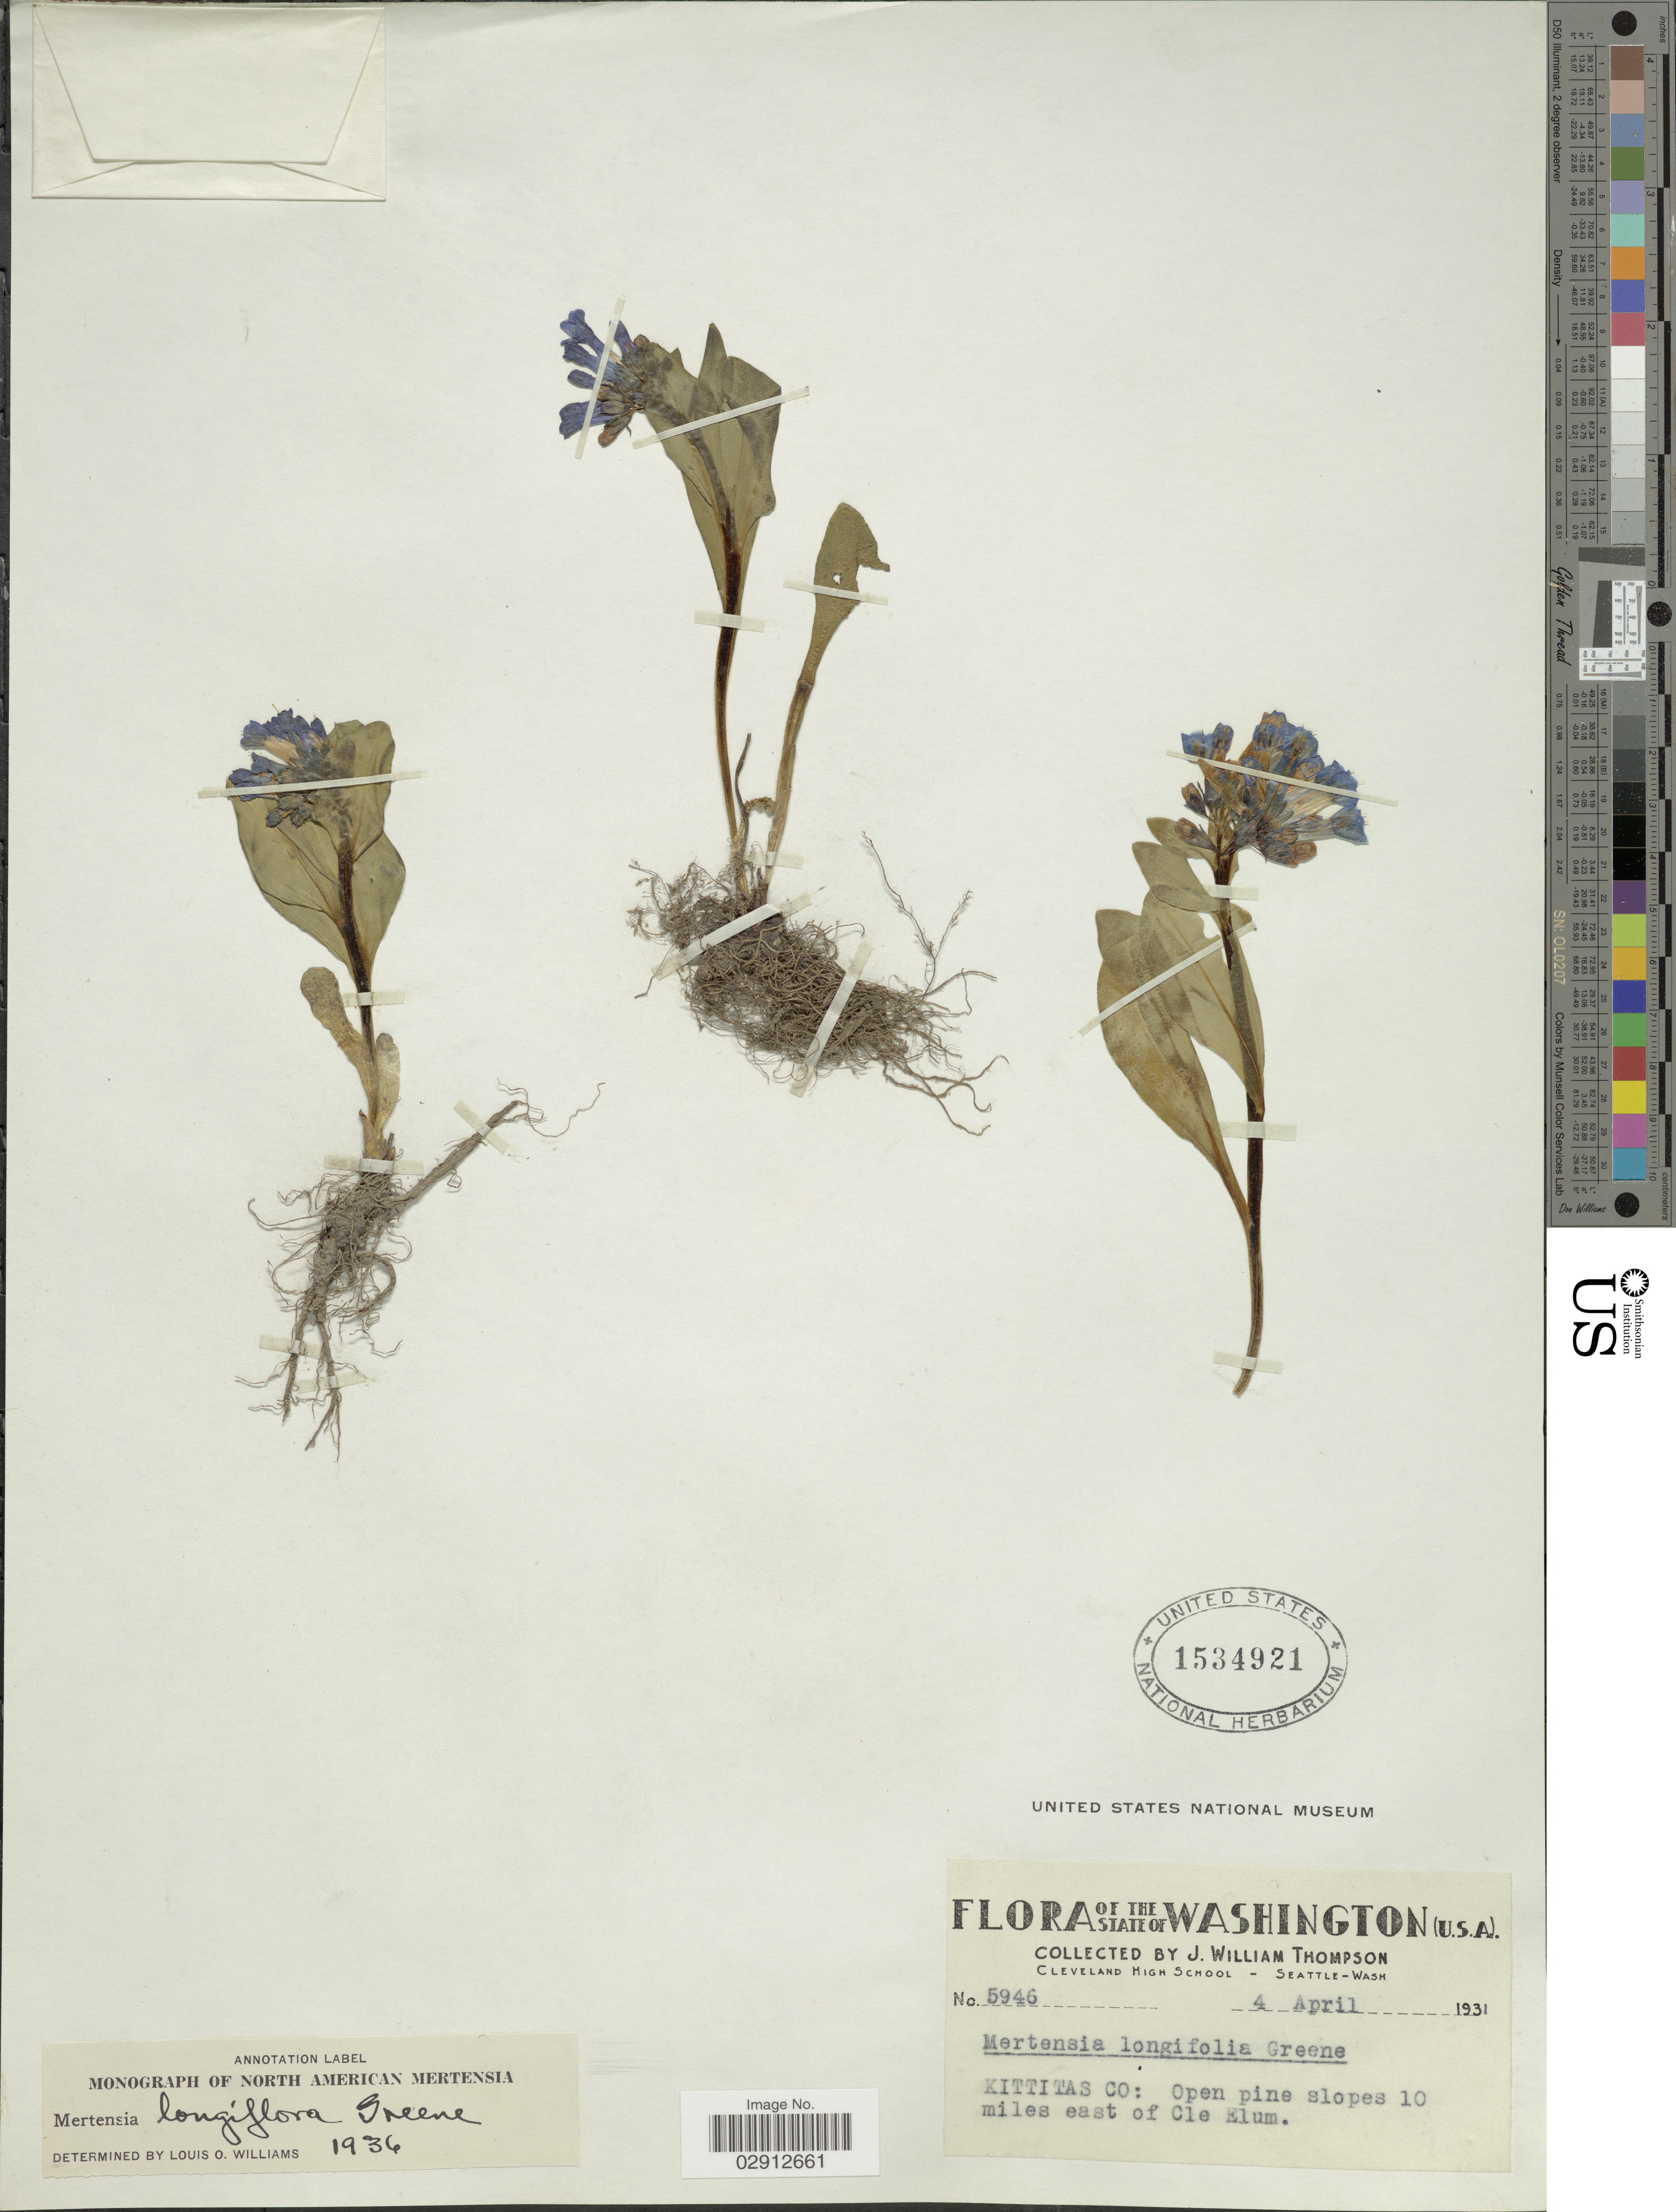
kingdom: Plantae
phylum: Tracheophyta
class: Magnoliopsida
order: Boraginales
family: Boraginaceae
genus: Mertensia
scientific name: Mertensia longiflora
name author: Rydb.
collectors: J. W. Thompson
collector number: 5946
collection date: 1931-04-04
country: United States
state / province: Washington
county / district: Kittitas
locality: Kittitas Co: Open pine slopes 10 miles east of Cle Elum.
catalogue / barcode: US 1534921